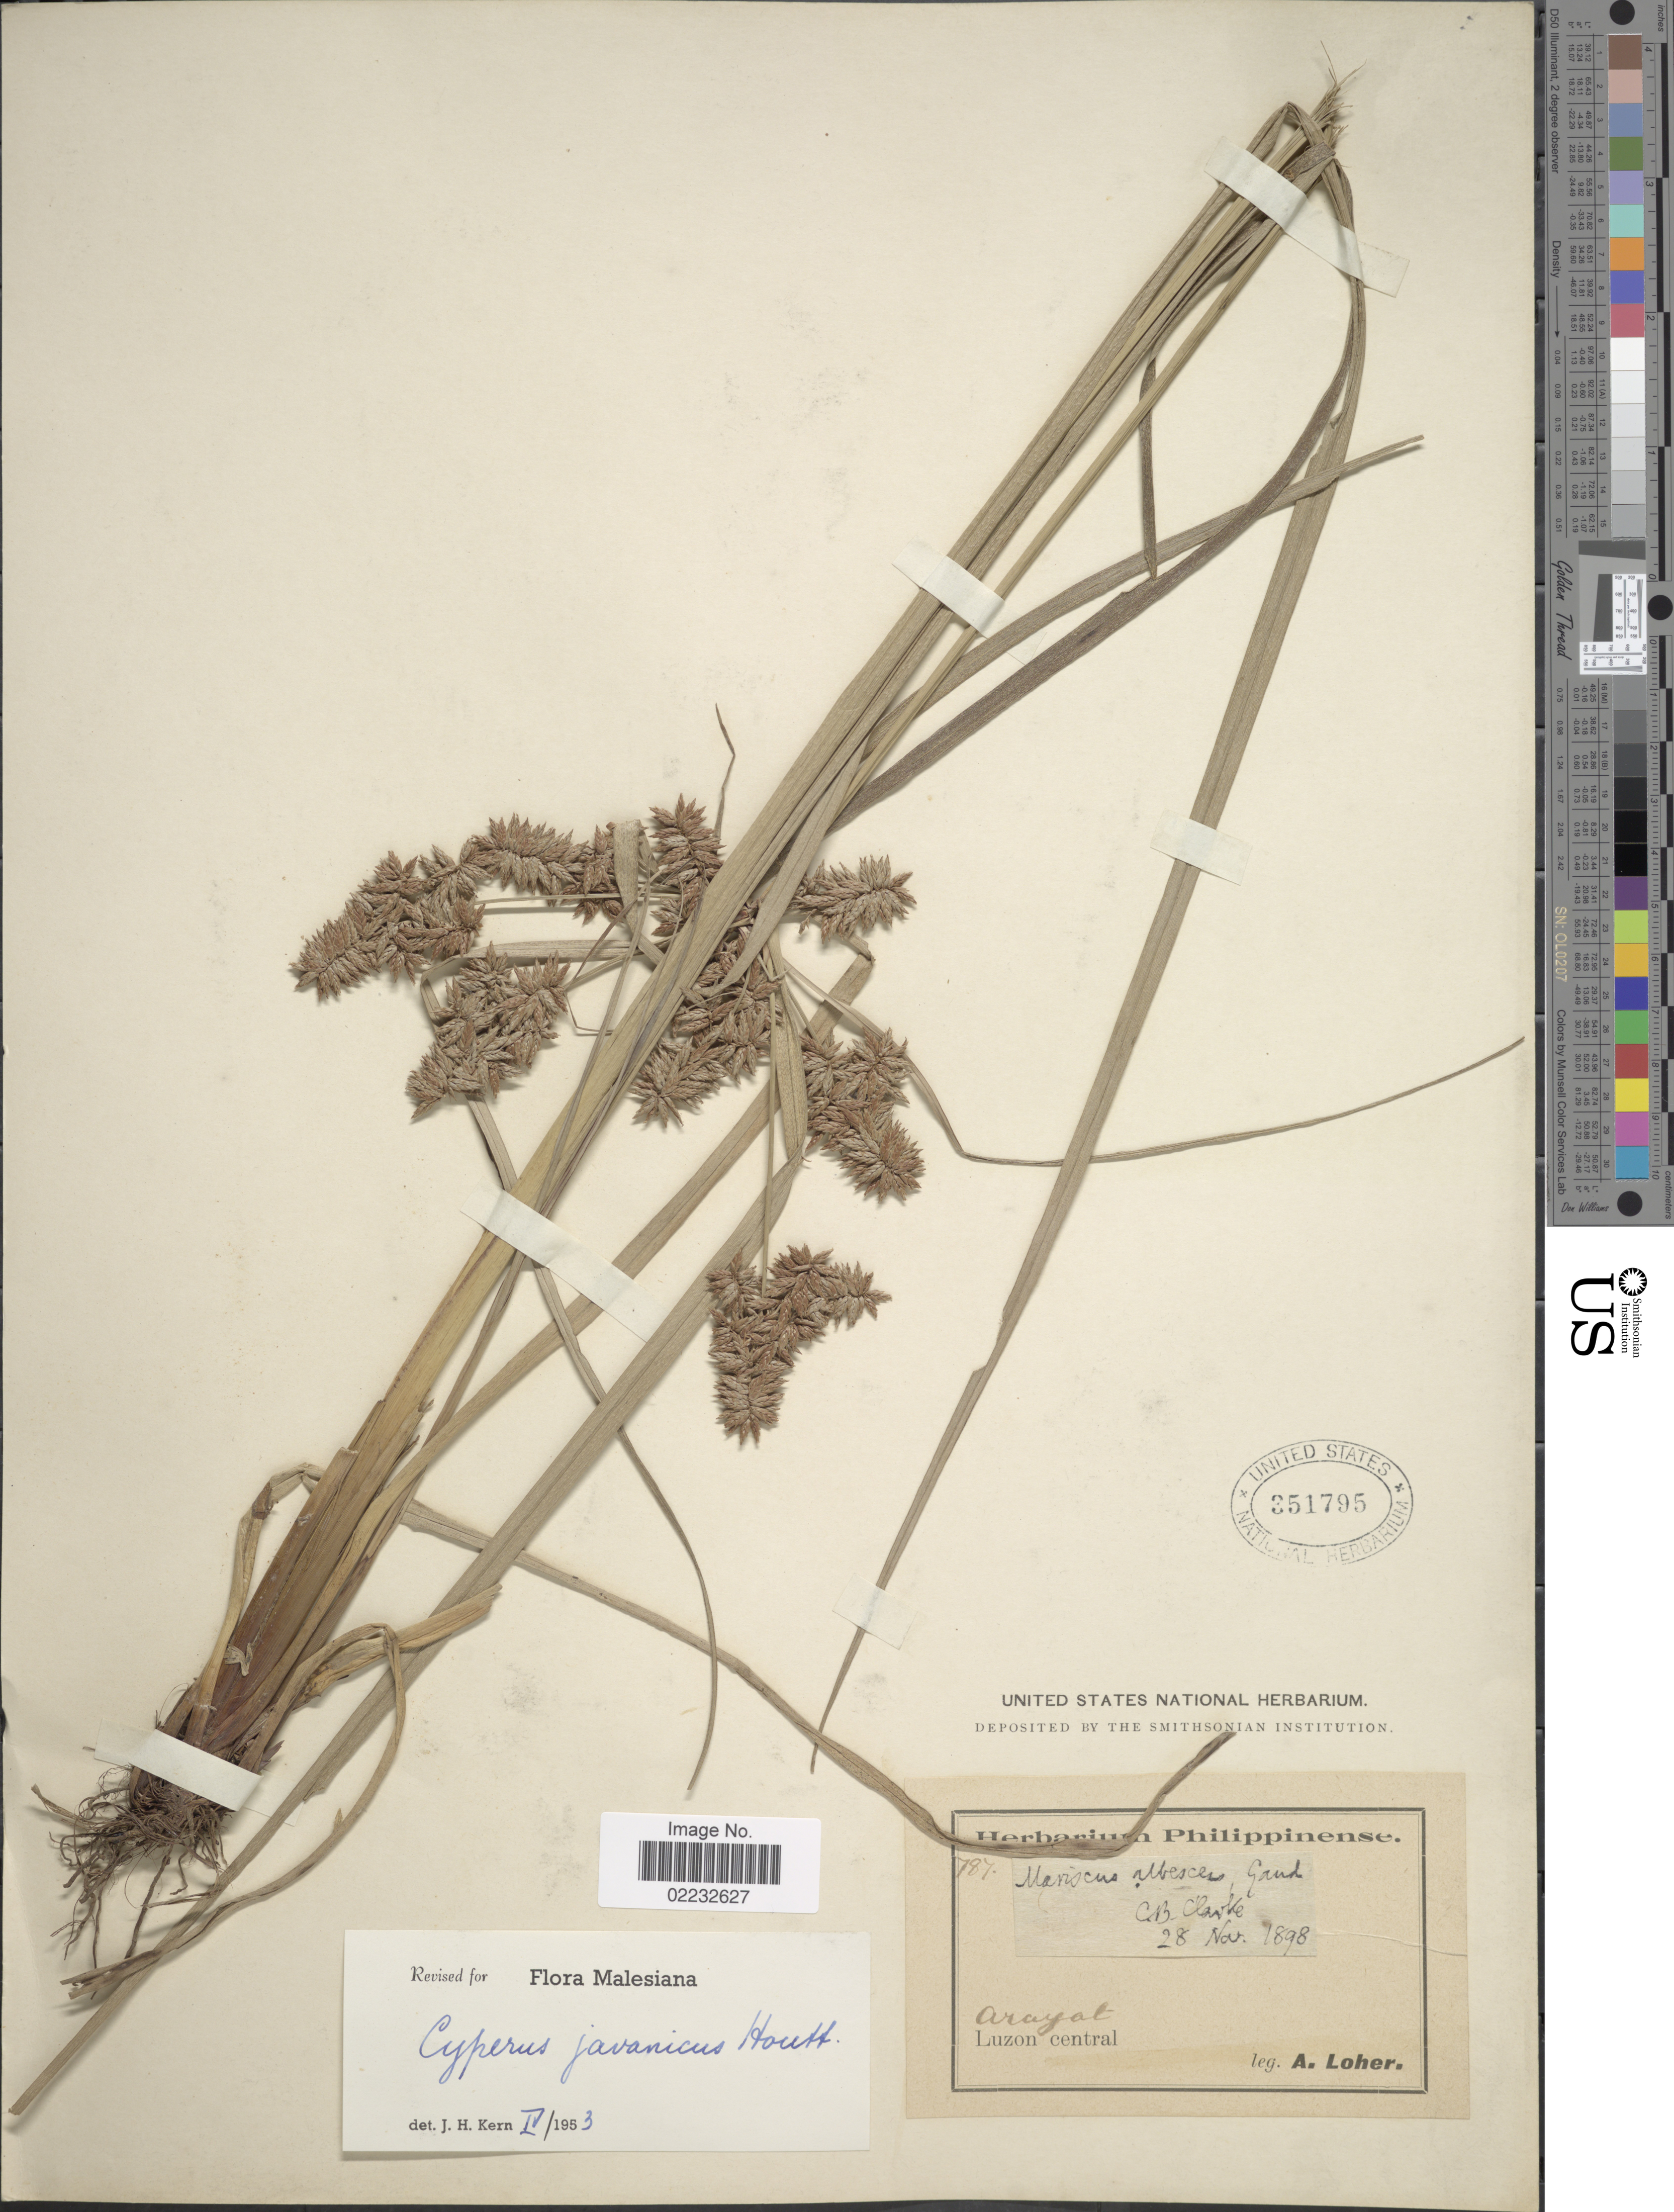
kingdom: Plantae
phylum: Tracheophyta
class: Liliopsida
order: Poales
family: Cyperaceae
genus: Cyperus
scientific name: Cyperus javanicus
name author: Houtt.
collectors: A. Loher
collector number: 787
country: Philippines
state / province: Central Luzon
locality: Arayat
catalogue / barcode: US 351795